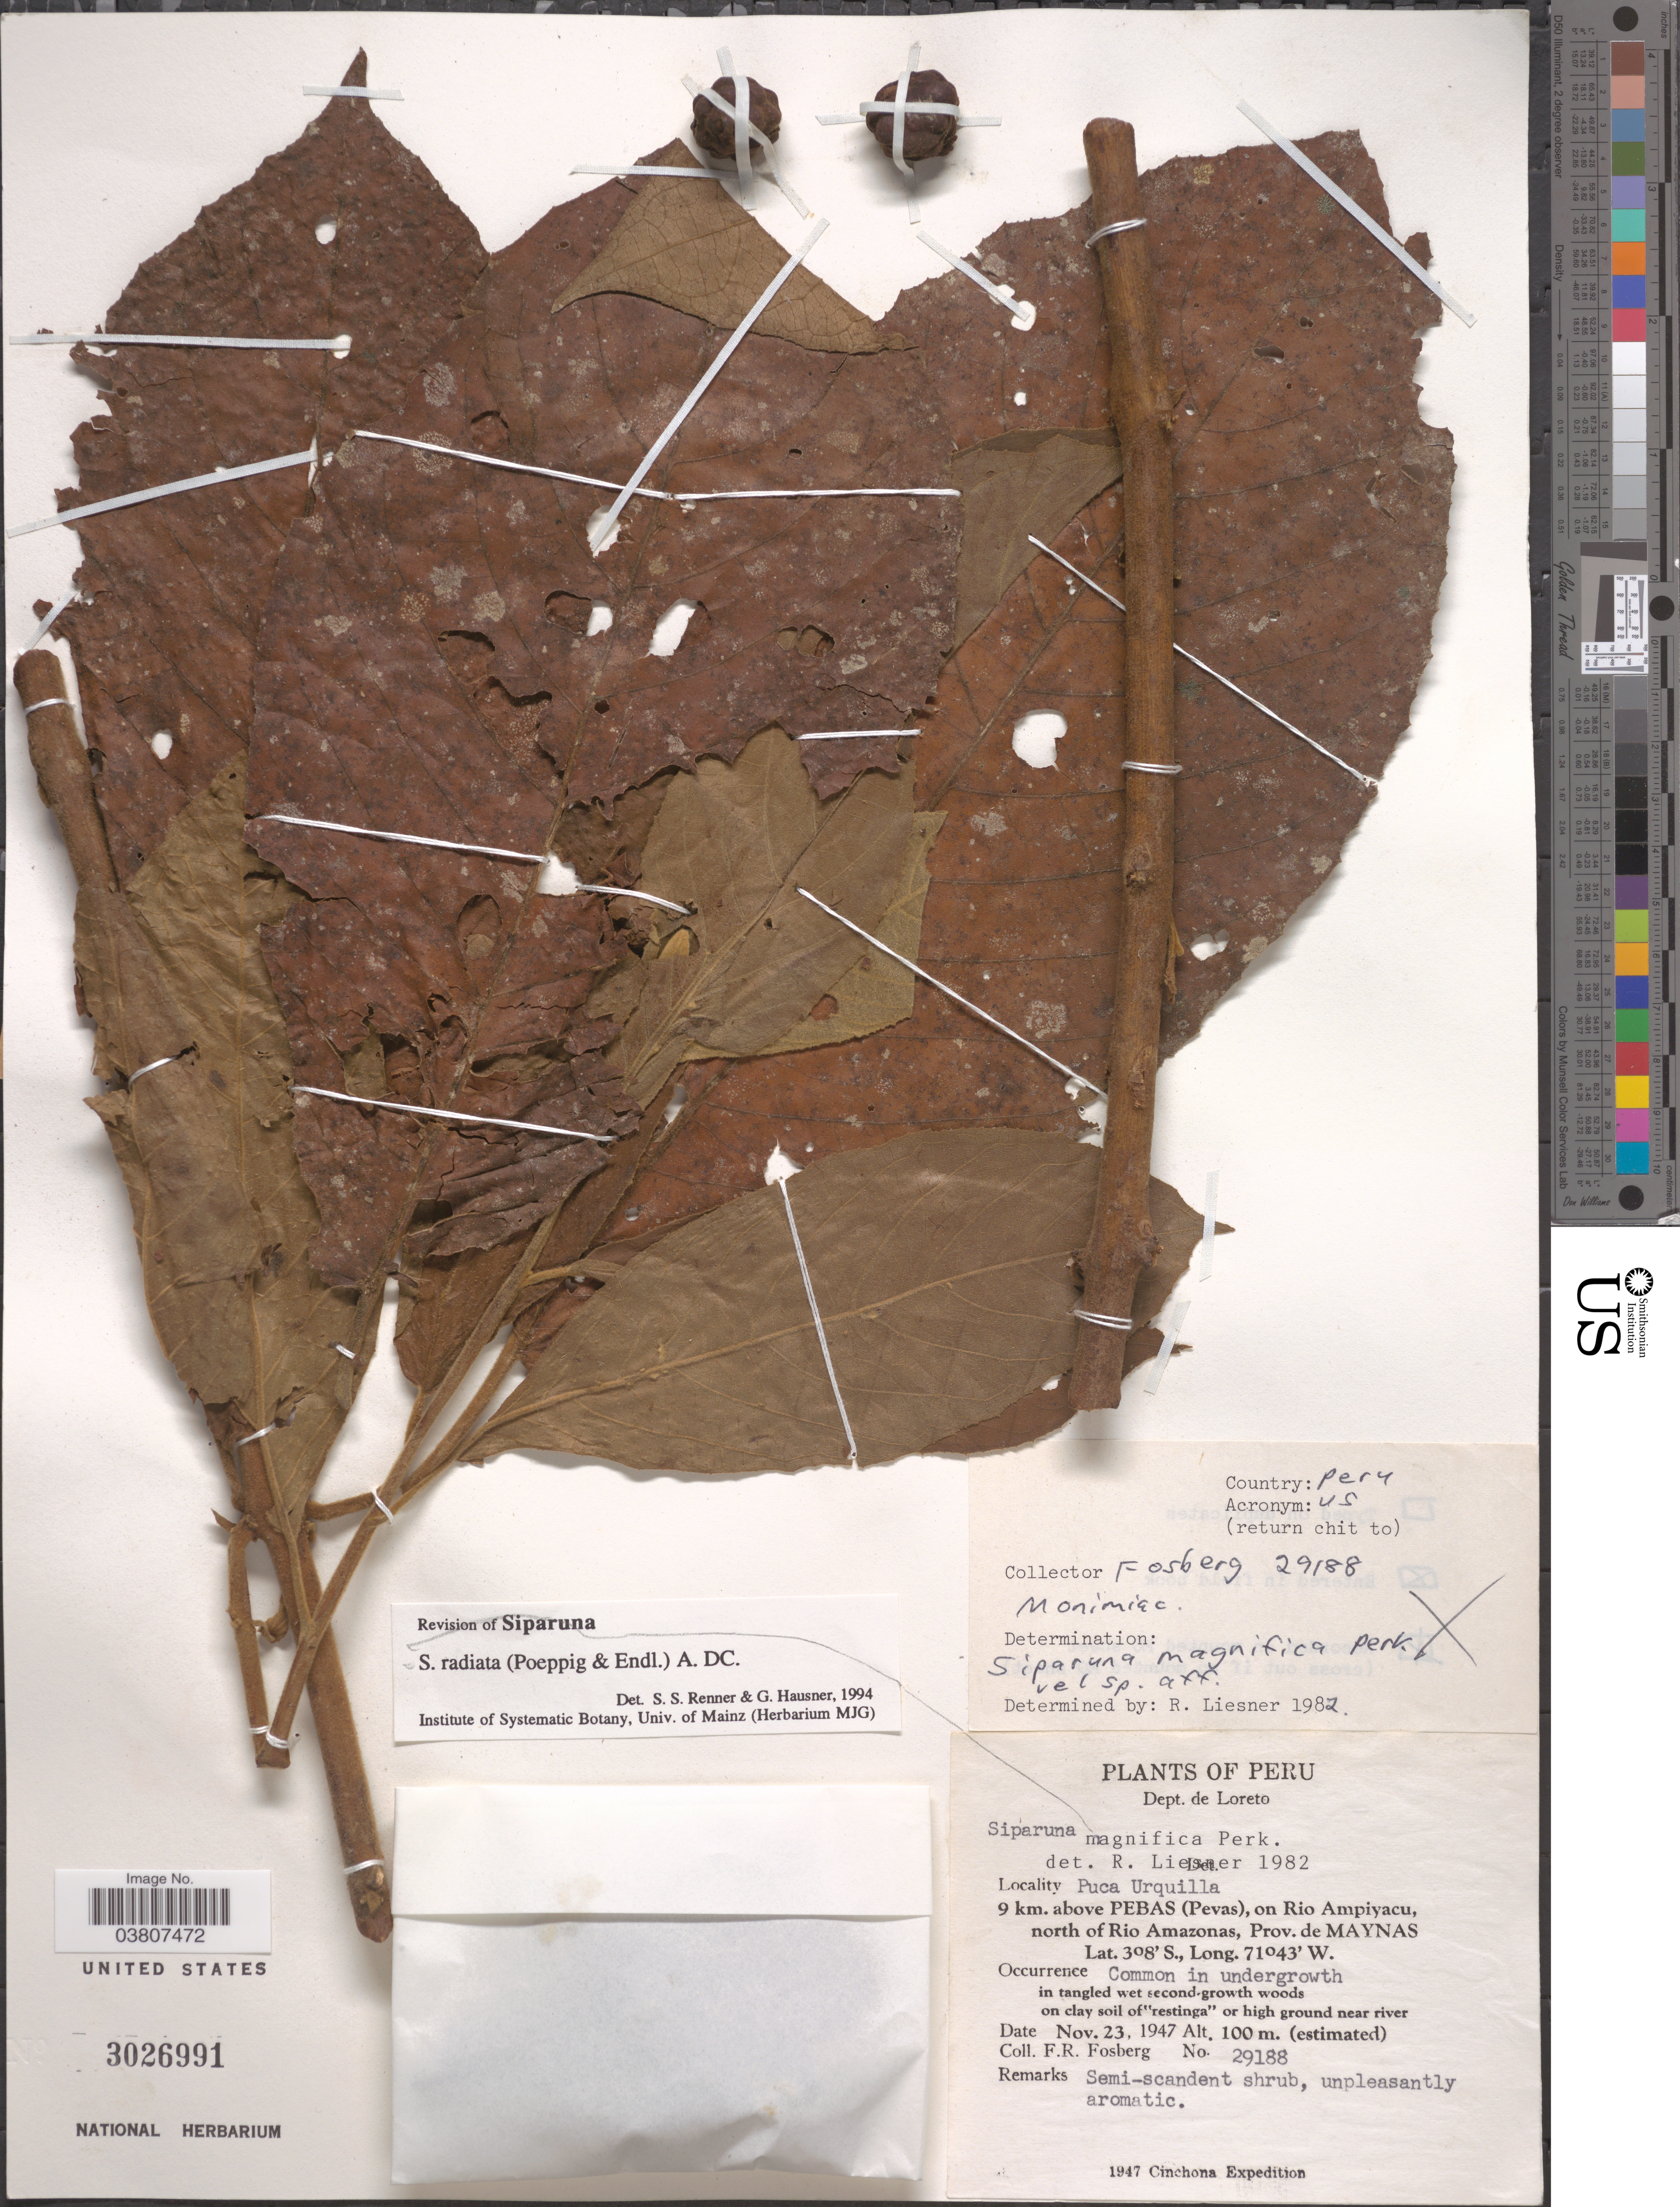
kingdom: Plantae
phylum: Tracheophyta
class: Magnoliopsida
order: Laurales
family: Siparunaceae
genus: Siparuna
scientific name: Siparuna sessiliflora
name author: (Kunth) A. DC.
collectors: F. R. Fosberg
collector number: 29188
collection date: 1947-11-23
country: Peru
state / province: Loreto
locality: Dept. de Loreto. Puca Urquilla. 9km. above PEBAS(Pevas), on Rio Ampicayu, north of Rio Amazonas, Prov. de Maynas. Near river.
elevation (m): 100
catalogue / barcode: US 3026991